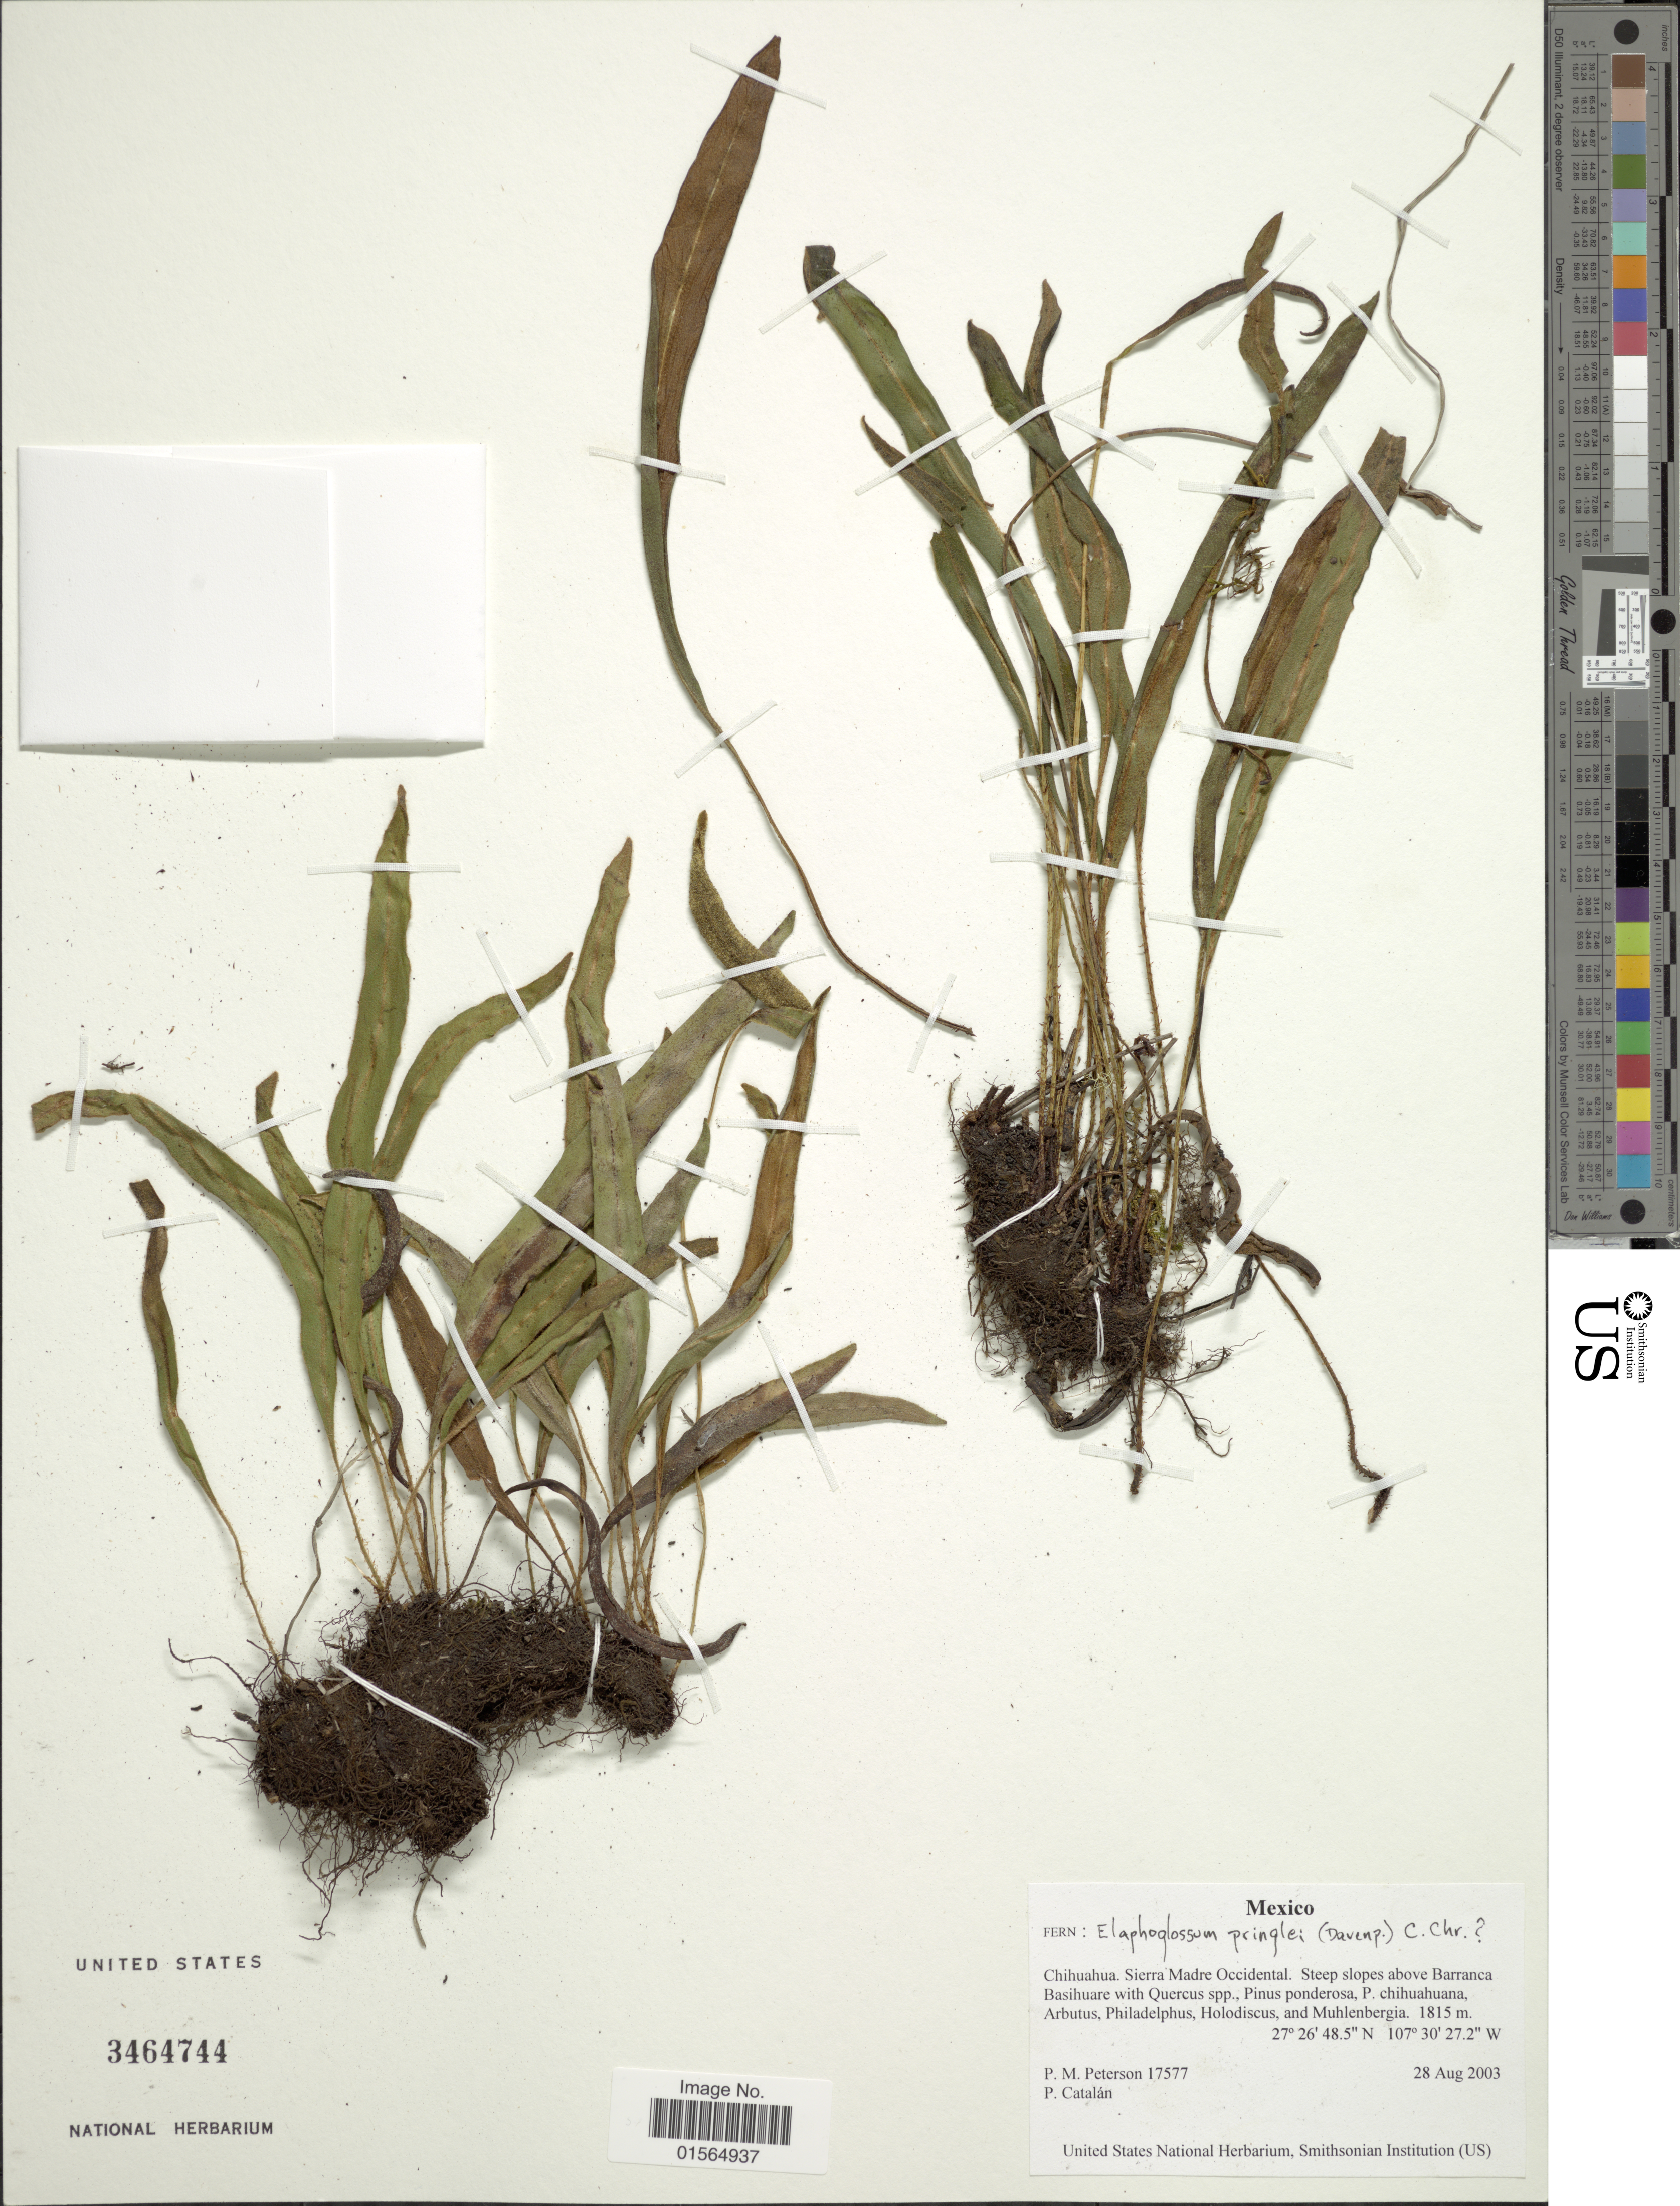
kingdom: Plantae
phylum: Tracheophyta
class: Polypodiopsida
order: Polypodiales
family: Dryopteridaceae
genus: Elaphoglossum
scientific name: Elaphoglossum pringlei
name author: (Davenp.) C. Chr.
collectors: P. M. Peterson & P. Catalán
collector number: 17577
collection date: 2003-08-28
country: Mexico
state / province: Chihuahua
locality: Sierra Madre Occidental. Steeo slopes above Barranca Basihuare with Quercus spp. Pinus ponderosa, P. chuhuahuana, Arbutus, Philadelphus, Holodiscus, and Muhlenbergia. 1818 m.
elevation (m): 1815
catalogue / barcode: US 3464744